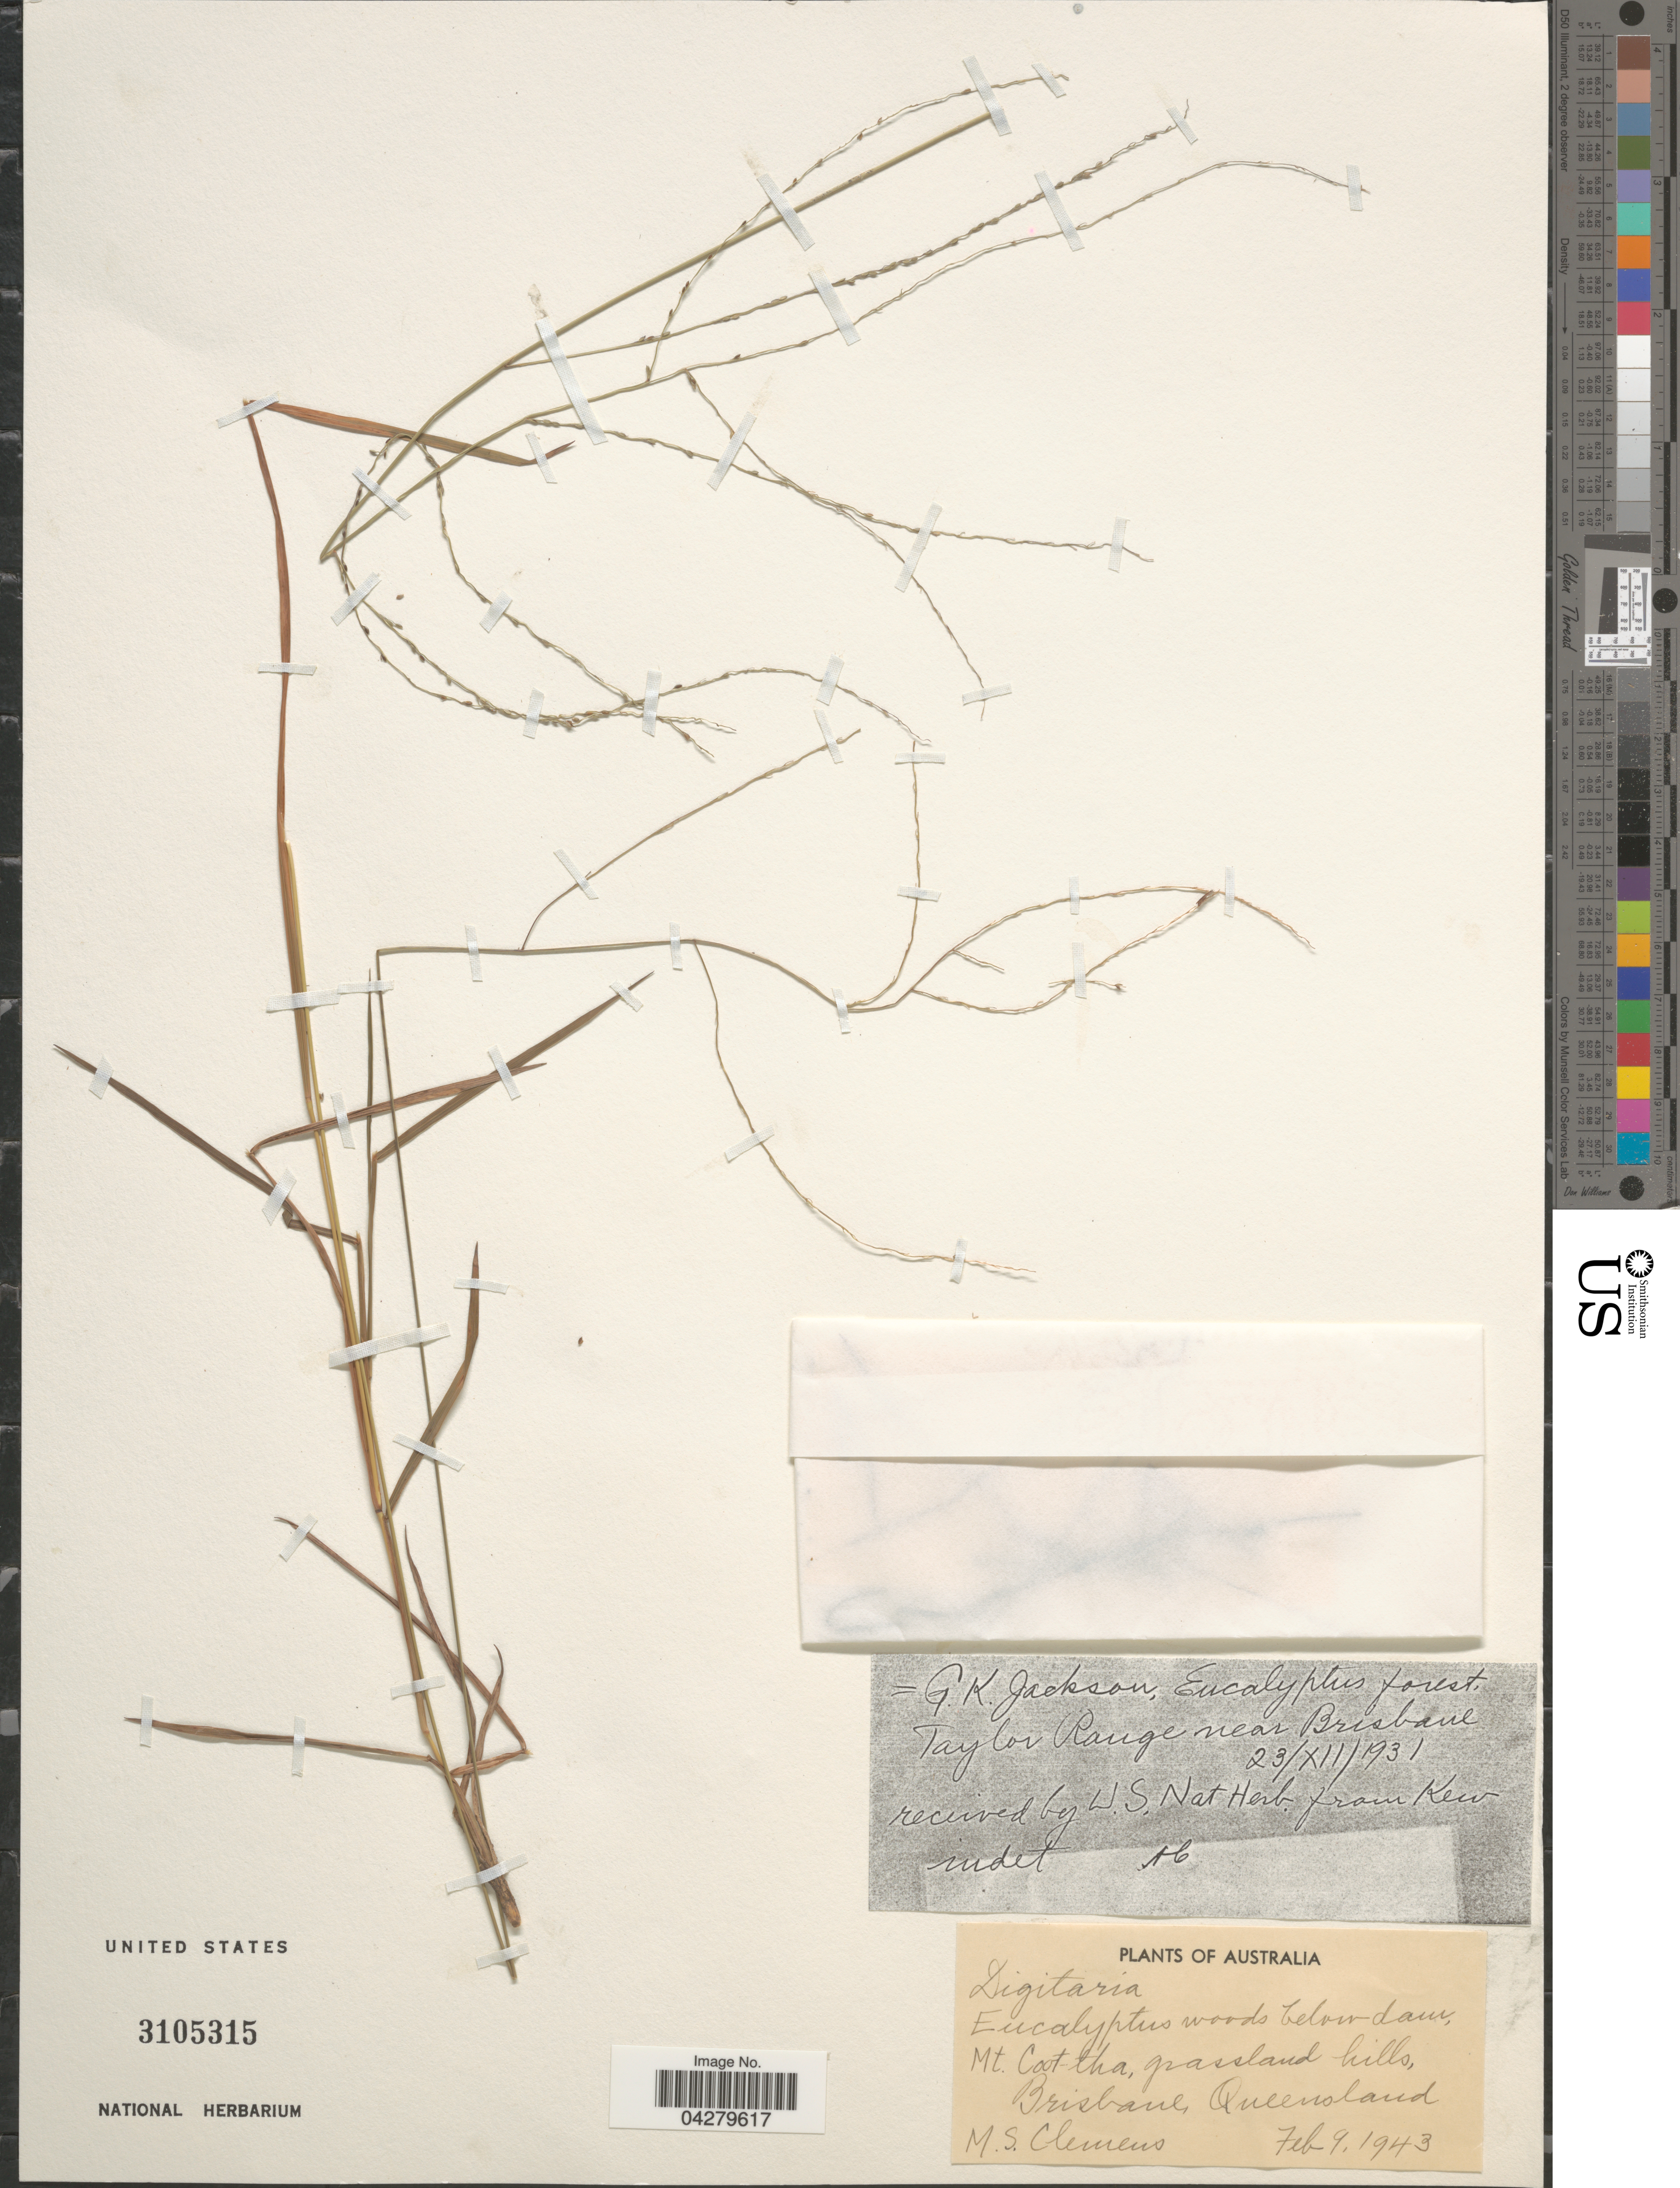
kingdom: Plantae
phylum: Tracheophyta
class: Liliopsida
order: Poales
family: Poaceae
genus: Digitaria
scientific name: Digitaria sp.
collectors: M. S. Clemens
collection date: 1943-02-09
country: Australia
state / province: Queensland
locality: Eucalyptus woods below dam, Mt. Coot-tha, grassland hills, Brisbane.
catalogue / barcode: US 3105315